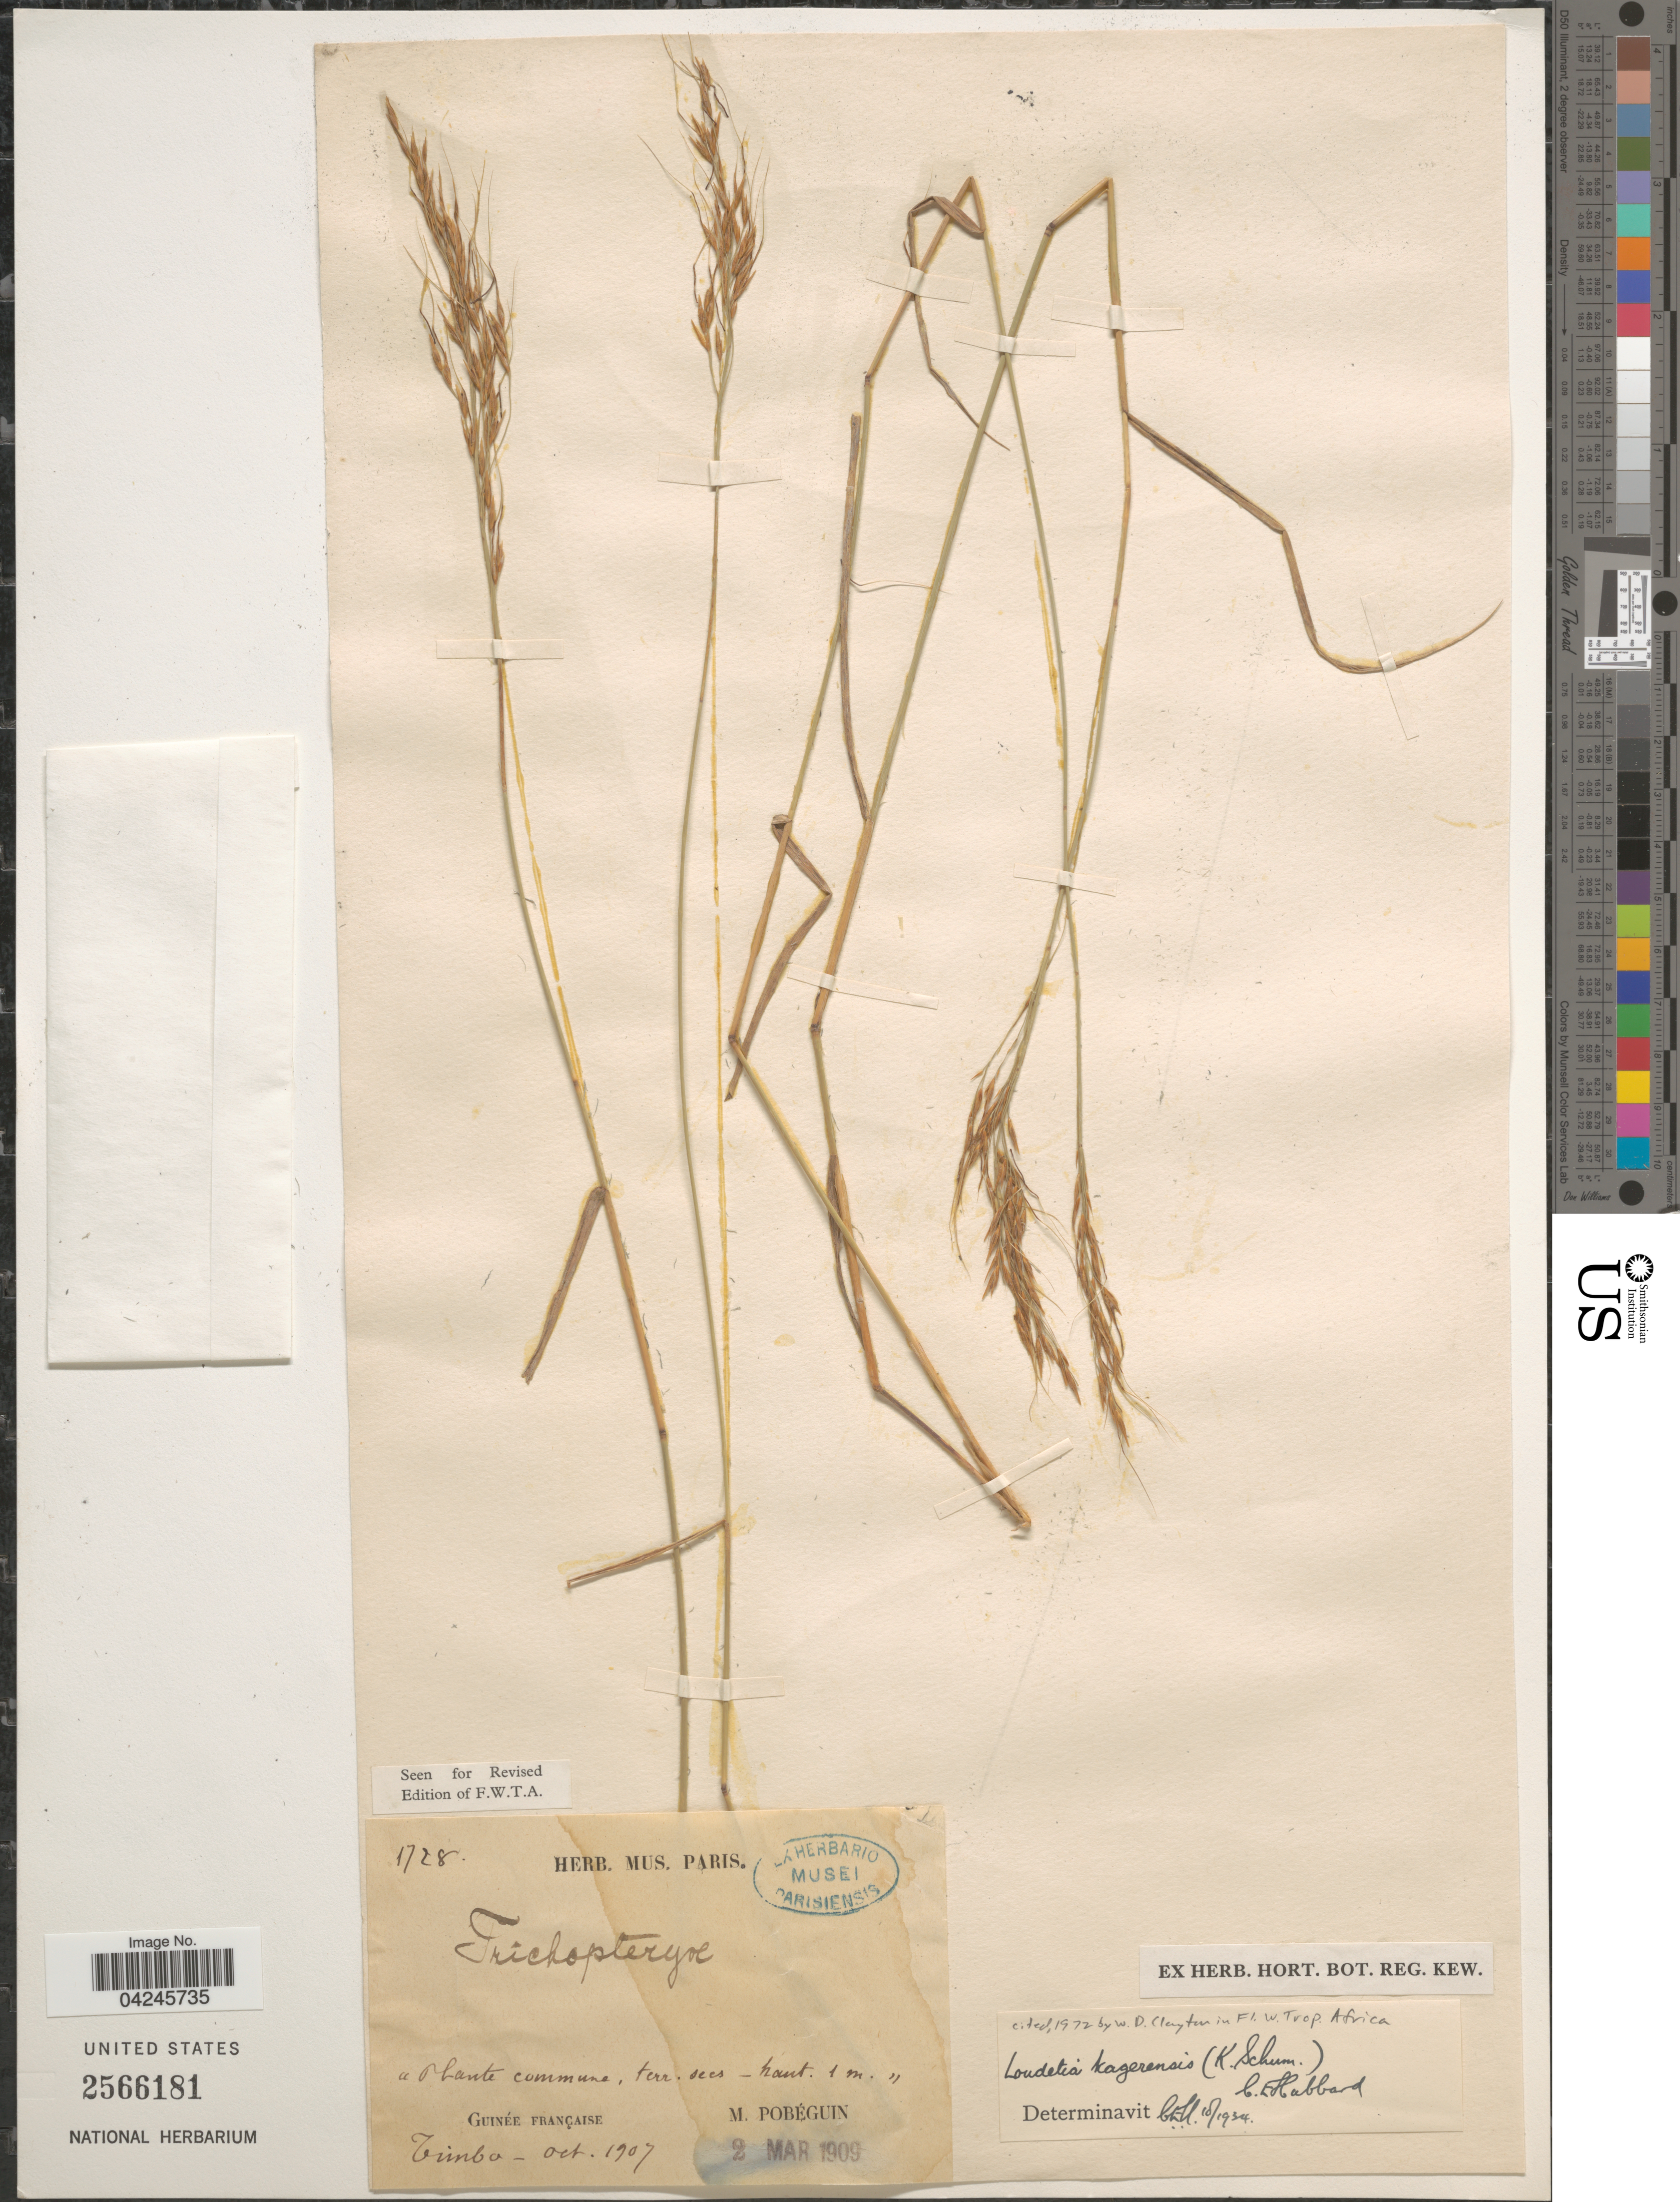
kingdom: Plantae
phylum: Tracheophyta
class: Liliopsida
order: Poales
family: Poaceae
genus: Loudetia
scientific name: Loudetia kagerensis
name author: (K. Schum.) Hutch.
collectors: M. Pobéguin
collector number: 1728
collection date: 1909-03-02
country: French Guiana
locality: Guinée Française. Timbo.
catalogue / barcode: US 2566181